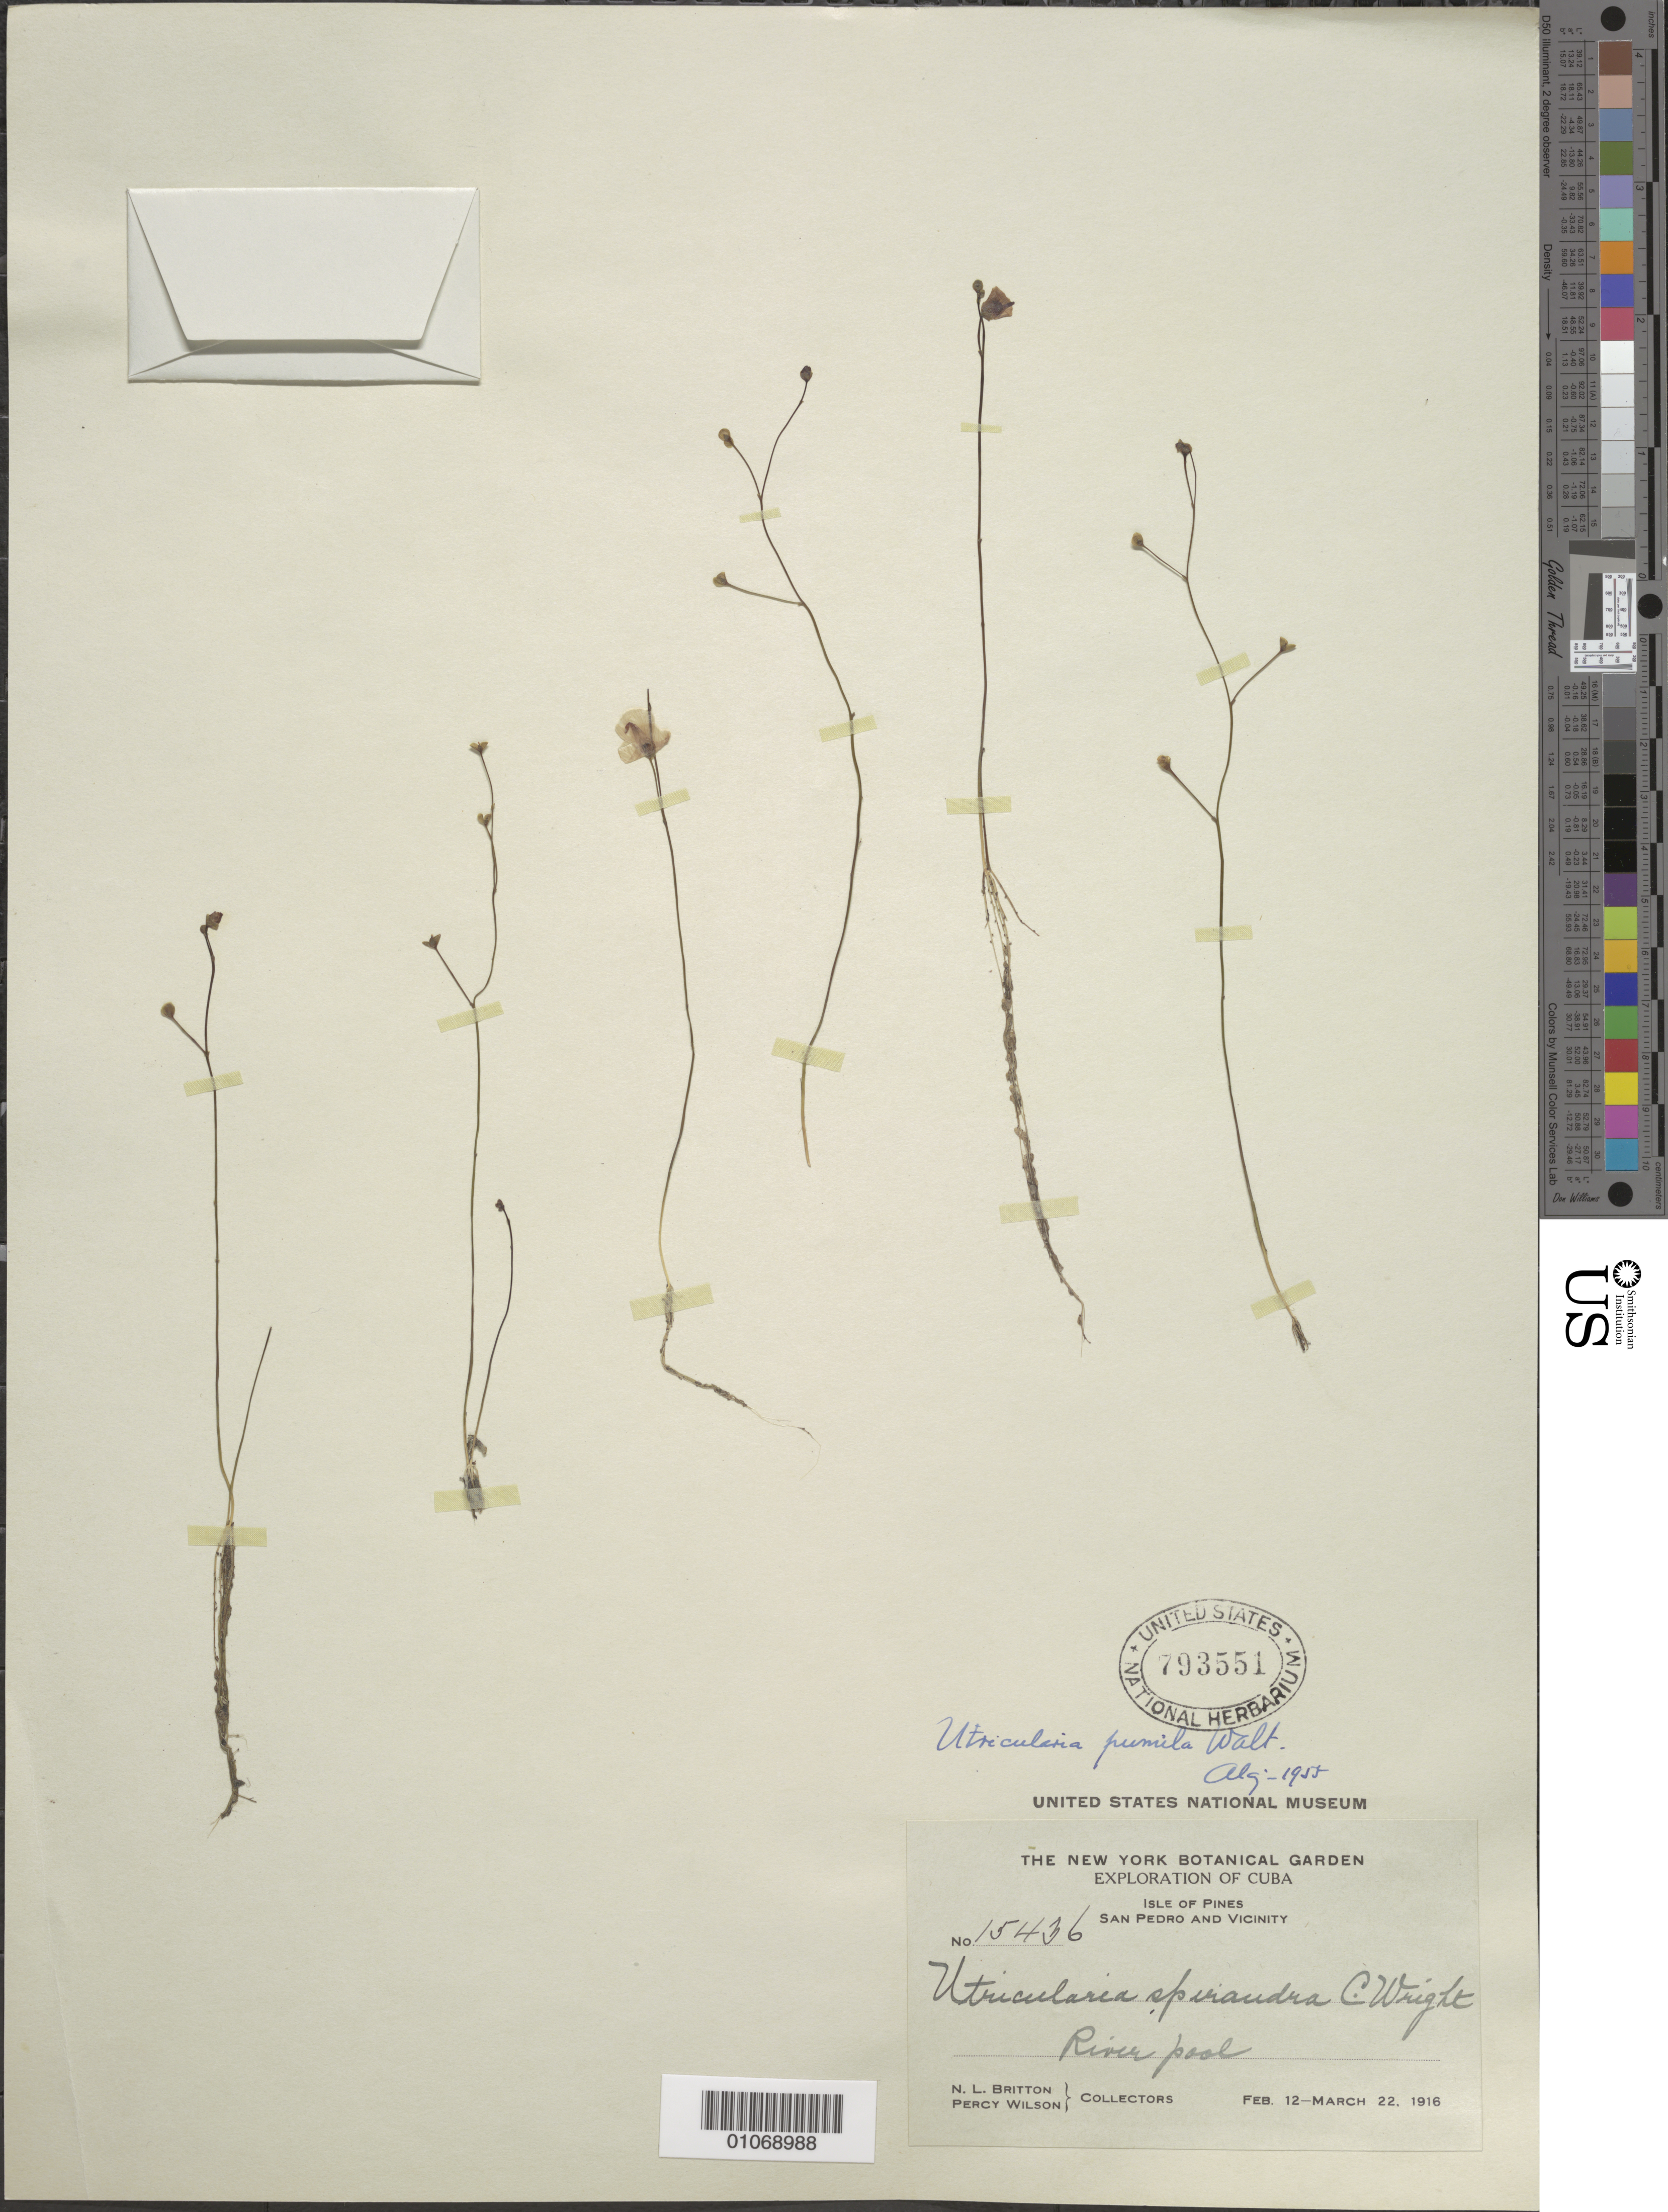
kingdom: Plantae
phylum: Tracheophyta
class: Magnoliopsida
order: Lamiales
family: Lentibulariaceae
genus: Utricularia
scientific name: Utricularia gibba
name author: L.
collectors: N. Britton & P. Wilson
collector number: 15436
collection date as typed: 12 Feb 1916 to 16 Mar 1912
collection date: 1912-03-16/1916-02-12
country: Cuba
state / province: Isla de La Juventud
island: Isla de la Juventud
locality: San Pedro and Vicinity River pool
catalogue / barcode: US 793551